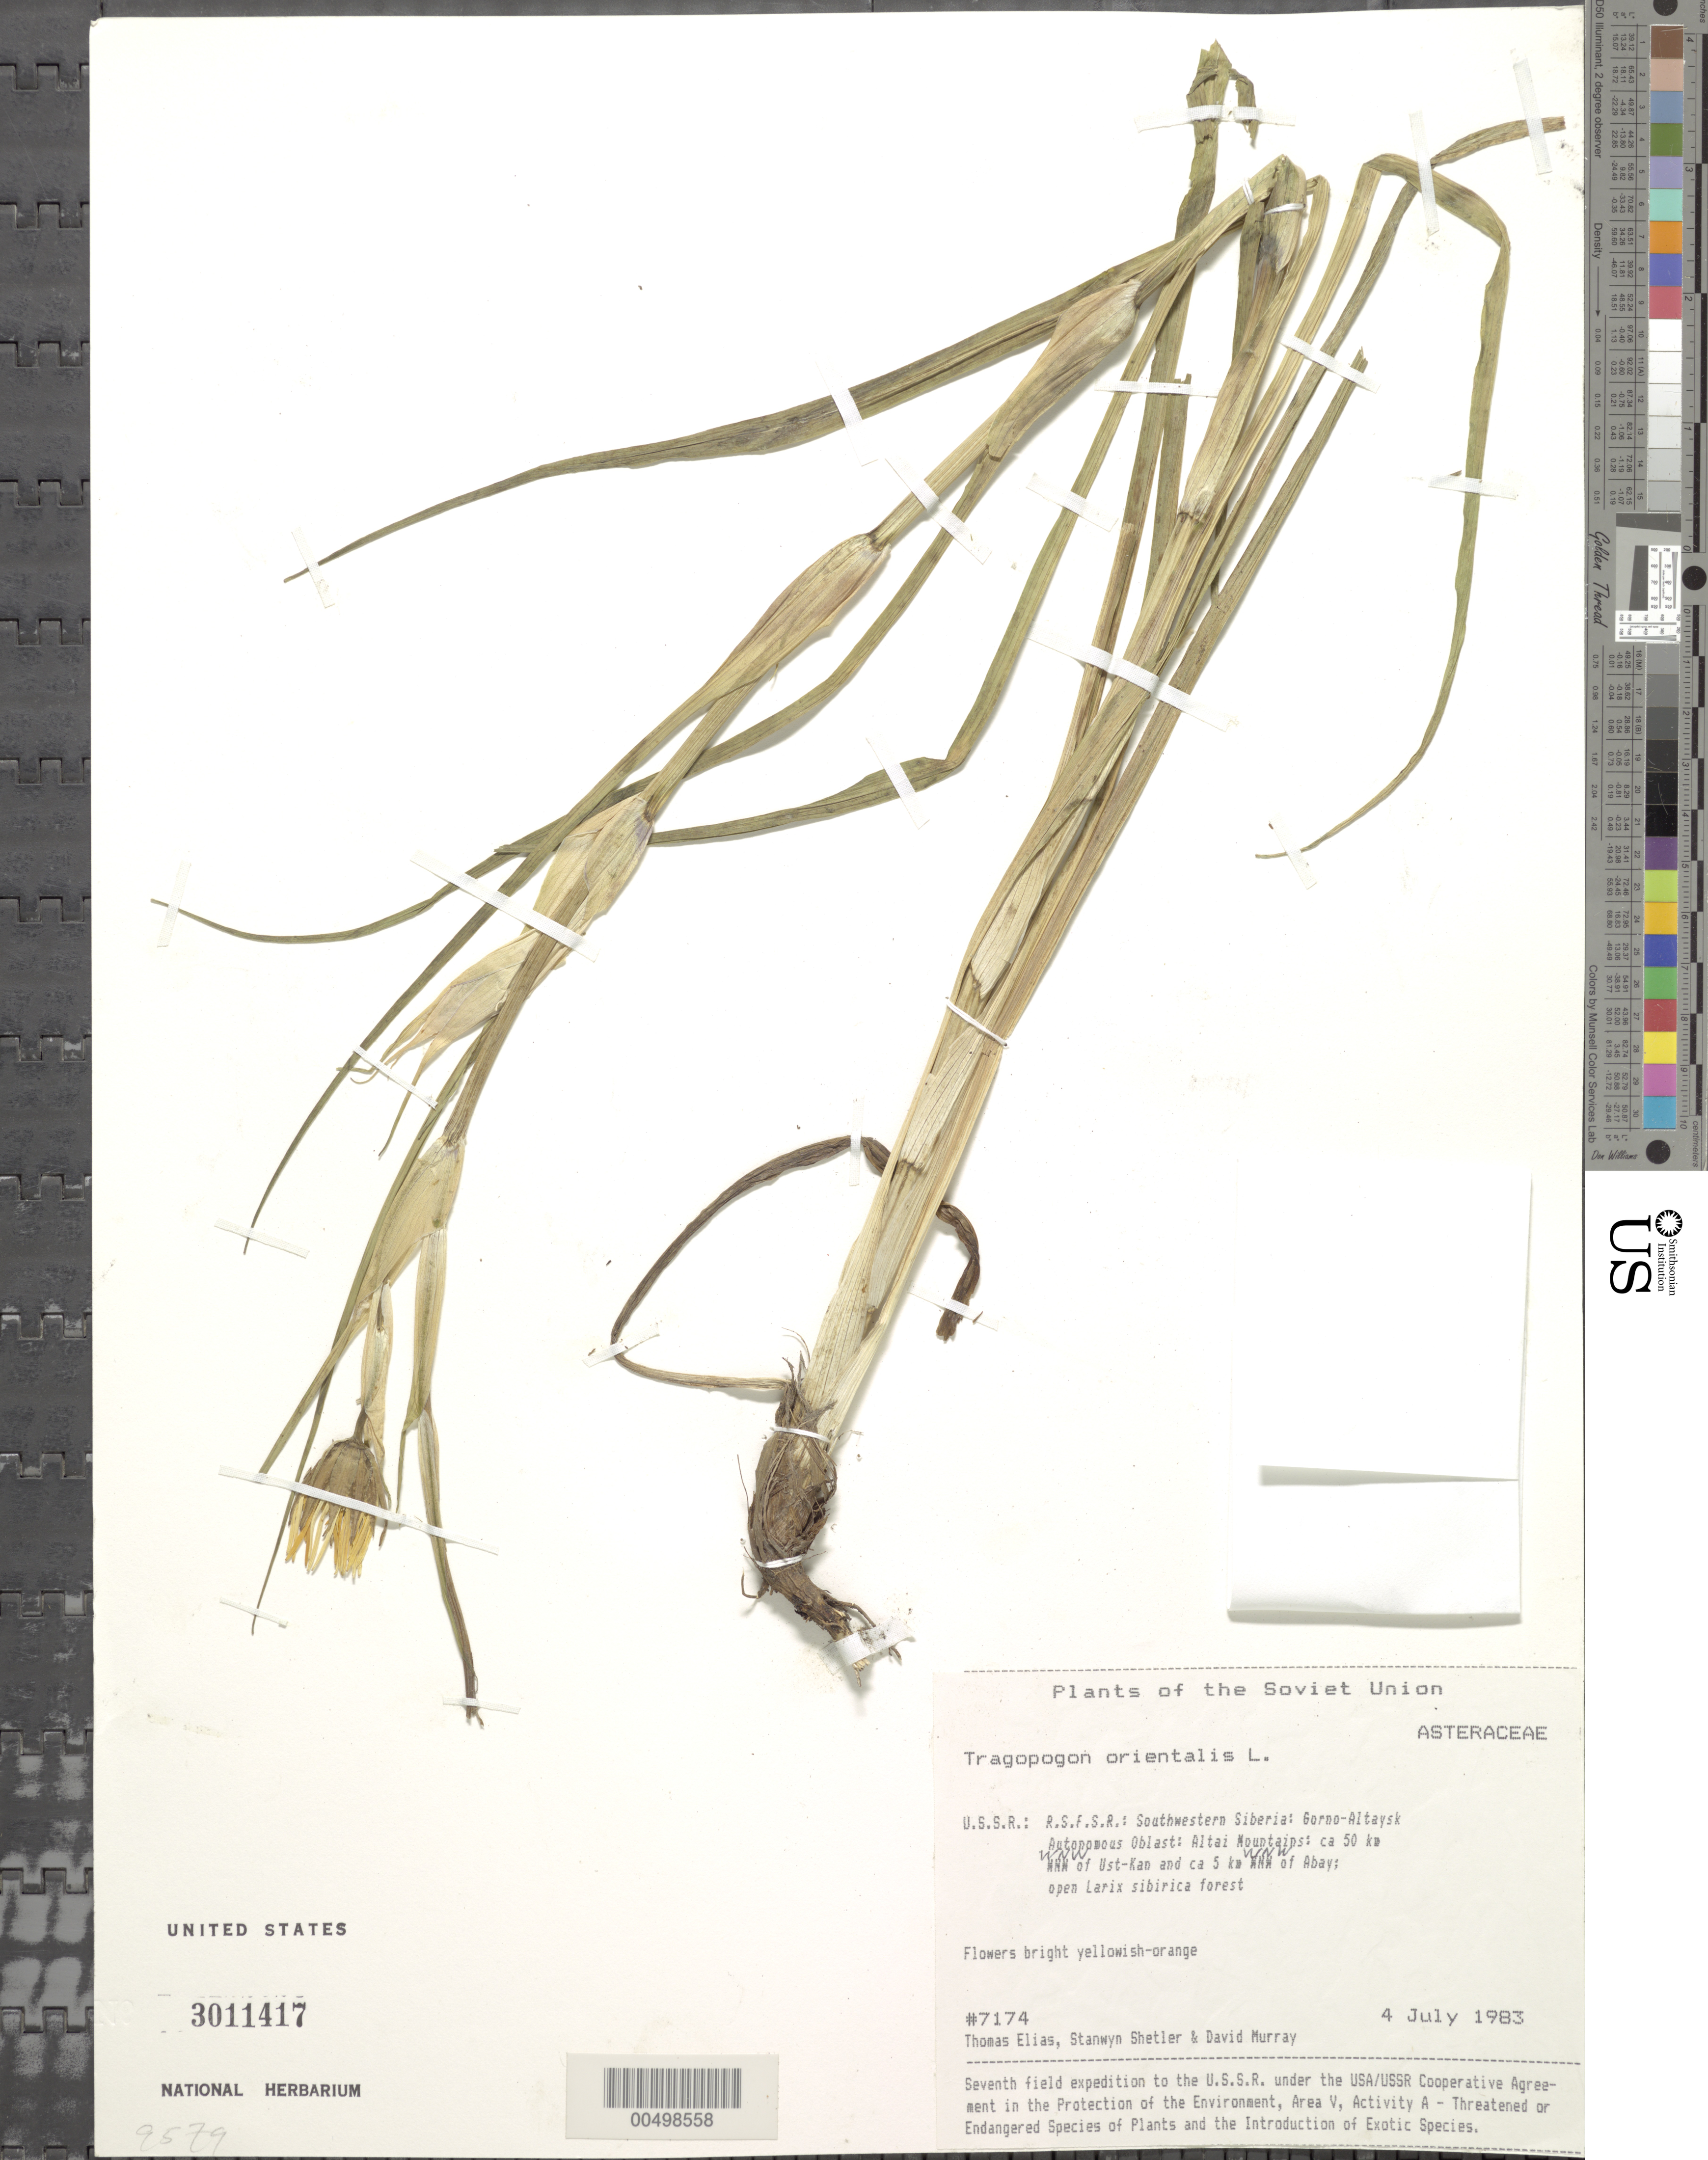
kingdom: Plantae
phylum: Tracheophyta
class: Magnoliopsida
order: Asterales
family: Asteraceae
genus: Tragopogon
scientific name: Tragopogon orientalis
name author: L.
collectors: T. Elias, S. Shetler & D. F. Murray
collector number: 7174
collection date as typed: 04 Jul 1983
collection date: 1983-07-04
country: Russian Federation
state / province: Altai Republic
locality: Altai Mountains, ca. 50 km WNW of Ust-Kan and ca. 5 km WNW of Abay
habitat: open Larix sibirica forest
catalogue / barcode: US 3011417